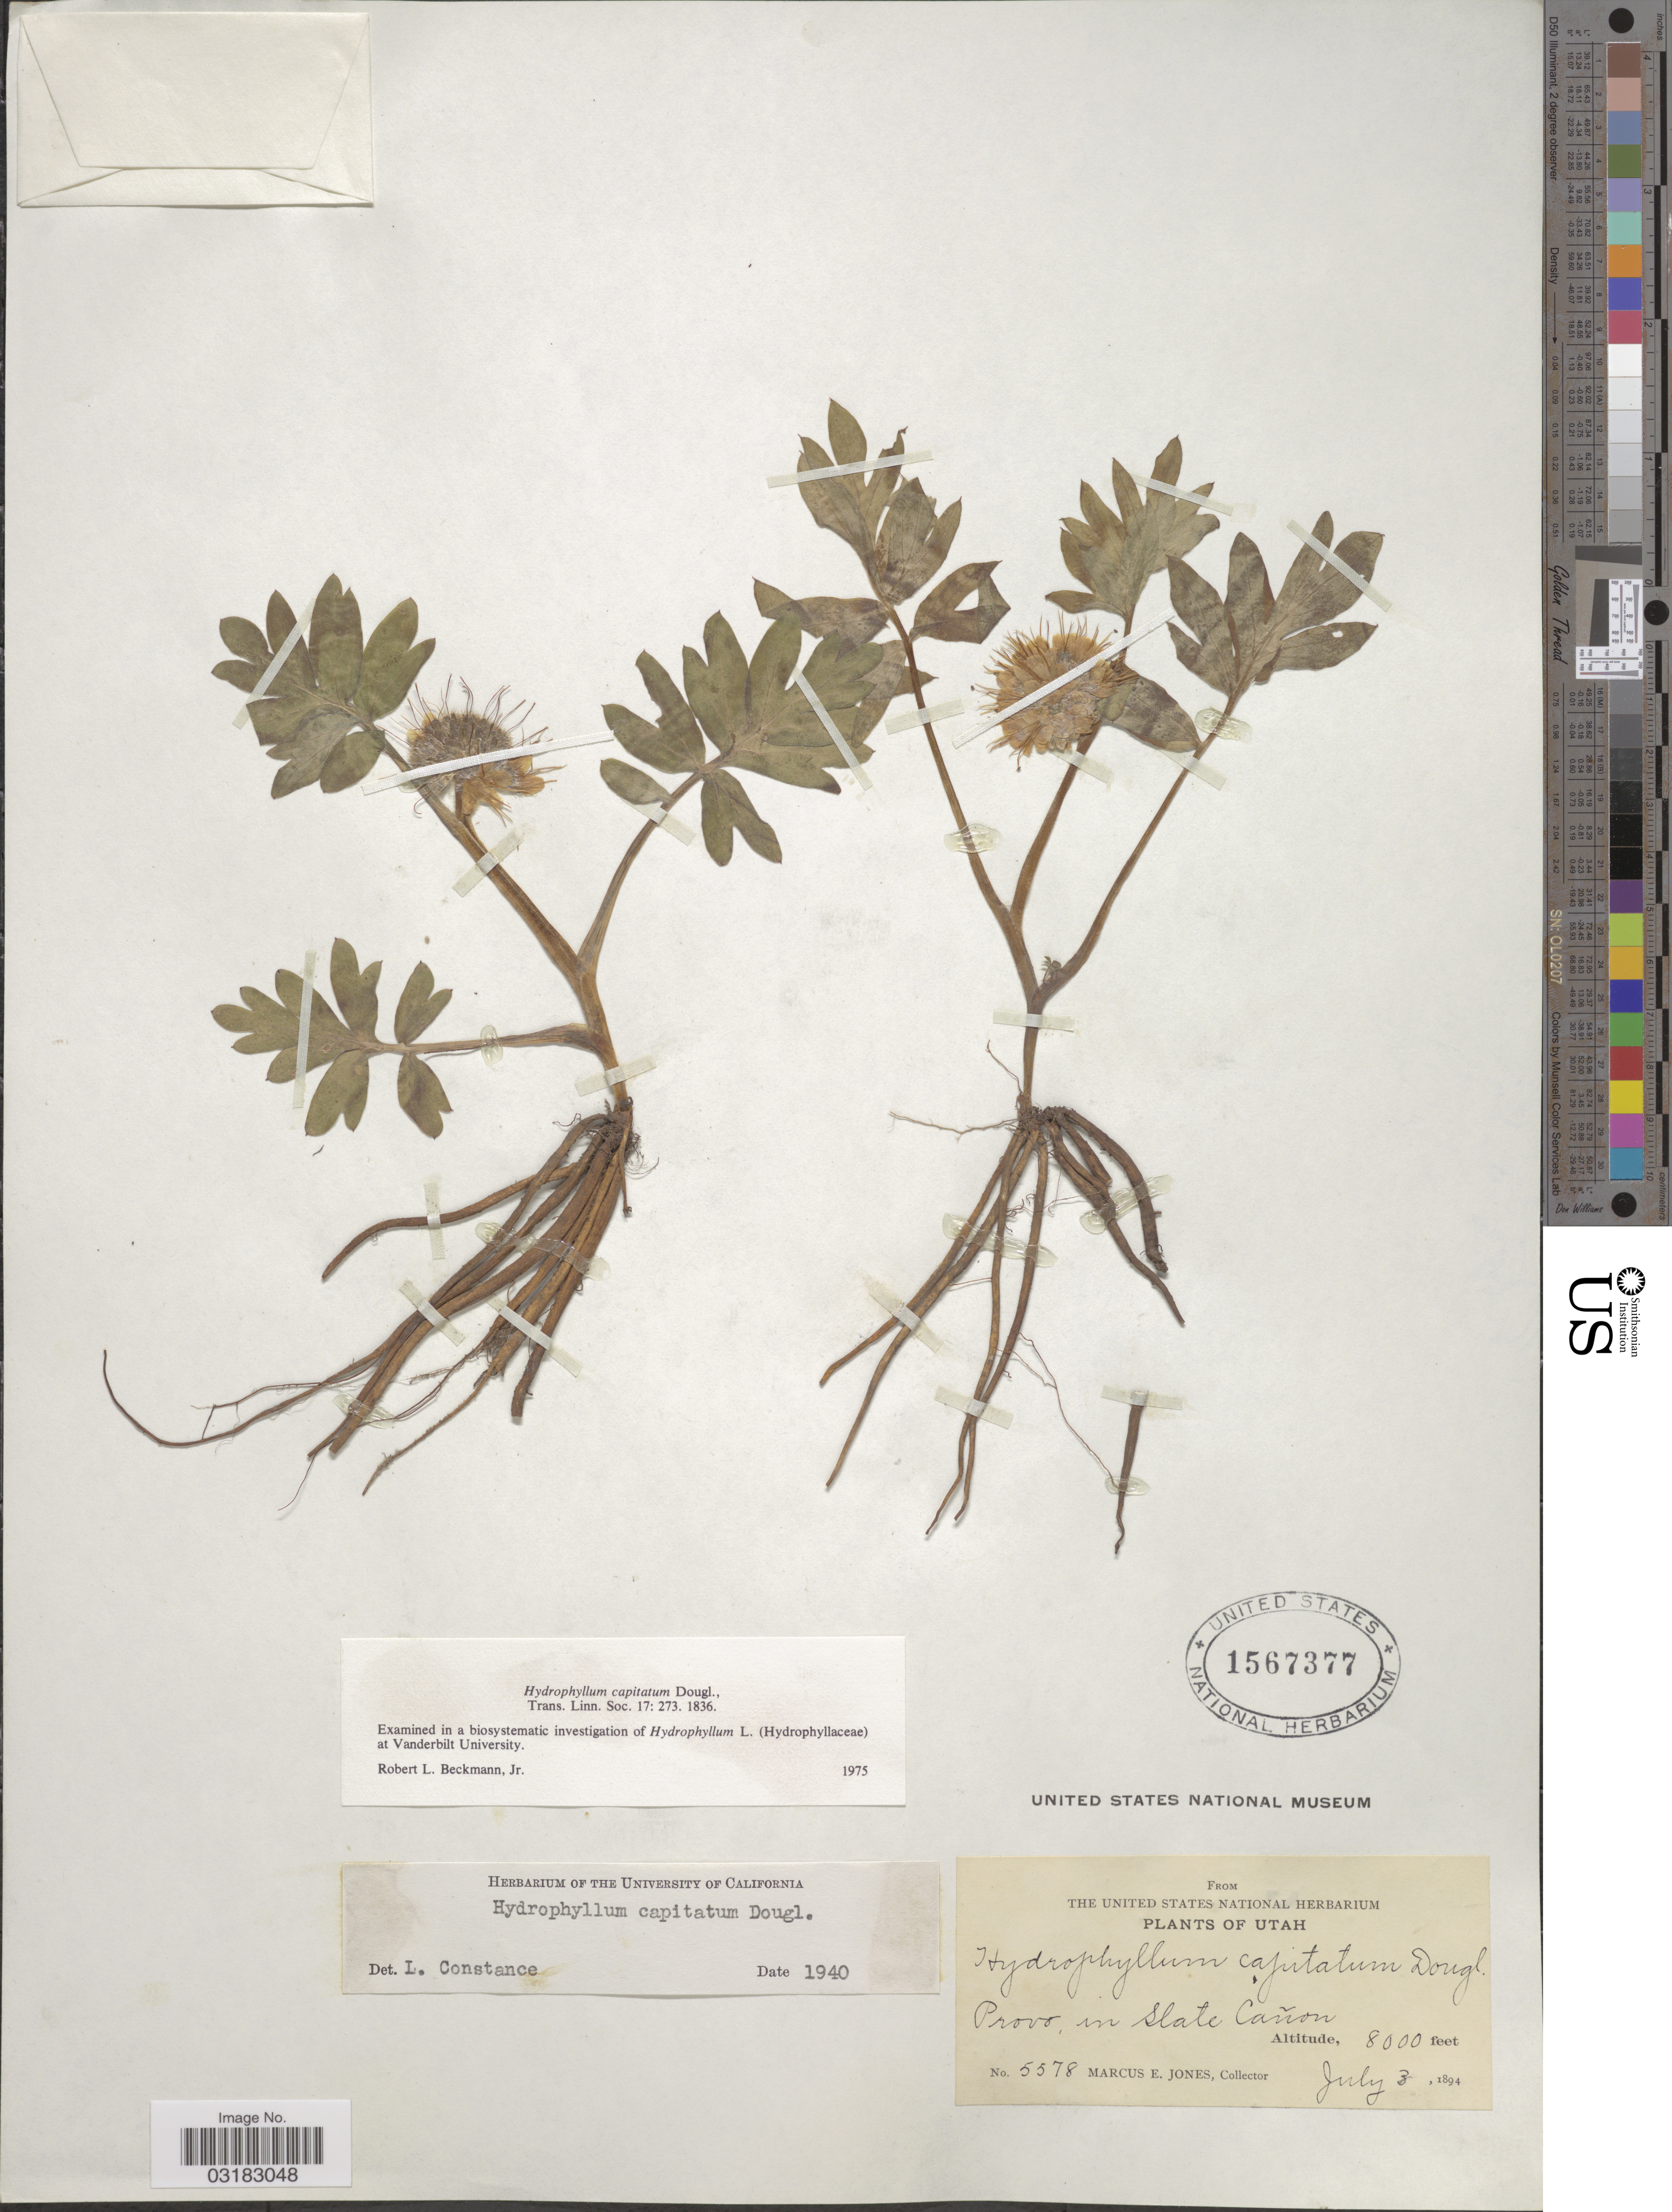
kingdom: Plantae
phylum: Tracheophyta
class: Magnoliopsida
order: Boraginales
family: Hydrophyllaceae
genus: Hydrophyllum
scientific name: Hydrophyllum capitatum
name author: Douglas ex Benth.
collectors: M. E. Jones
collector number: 5578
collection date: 1894-07-03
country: United States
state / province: Utah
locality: Provo. in slate Cañon.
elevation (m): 2438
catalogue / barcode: US 1567377